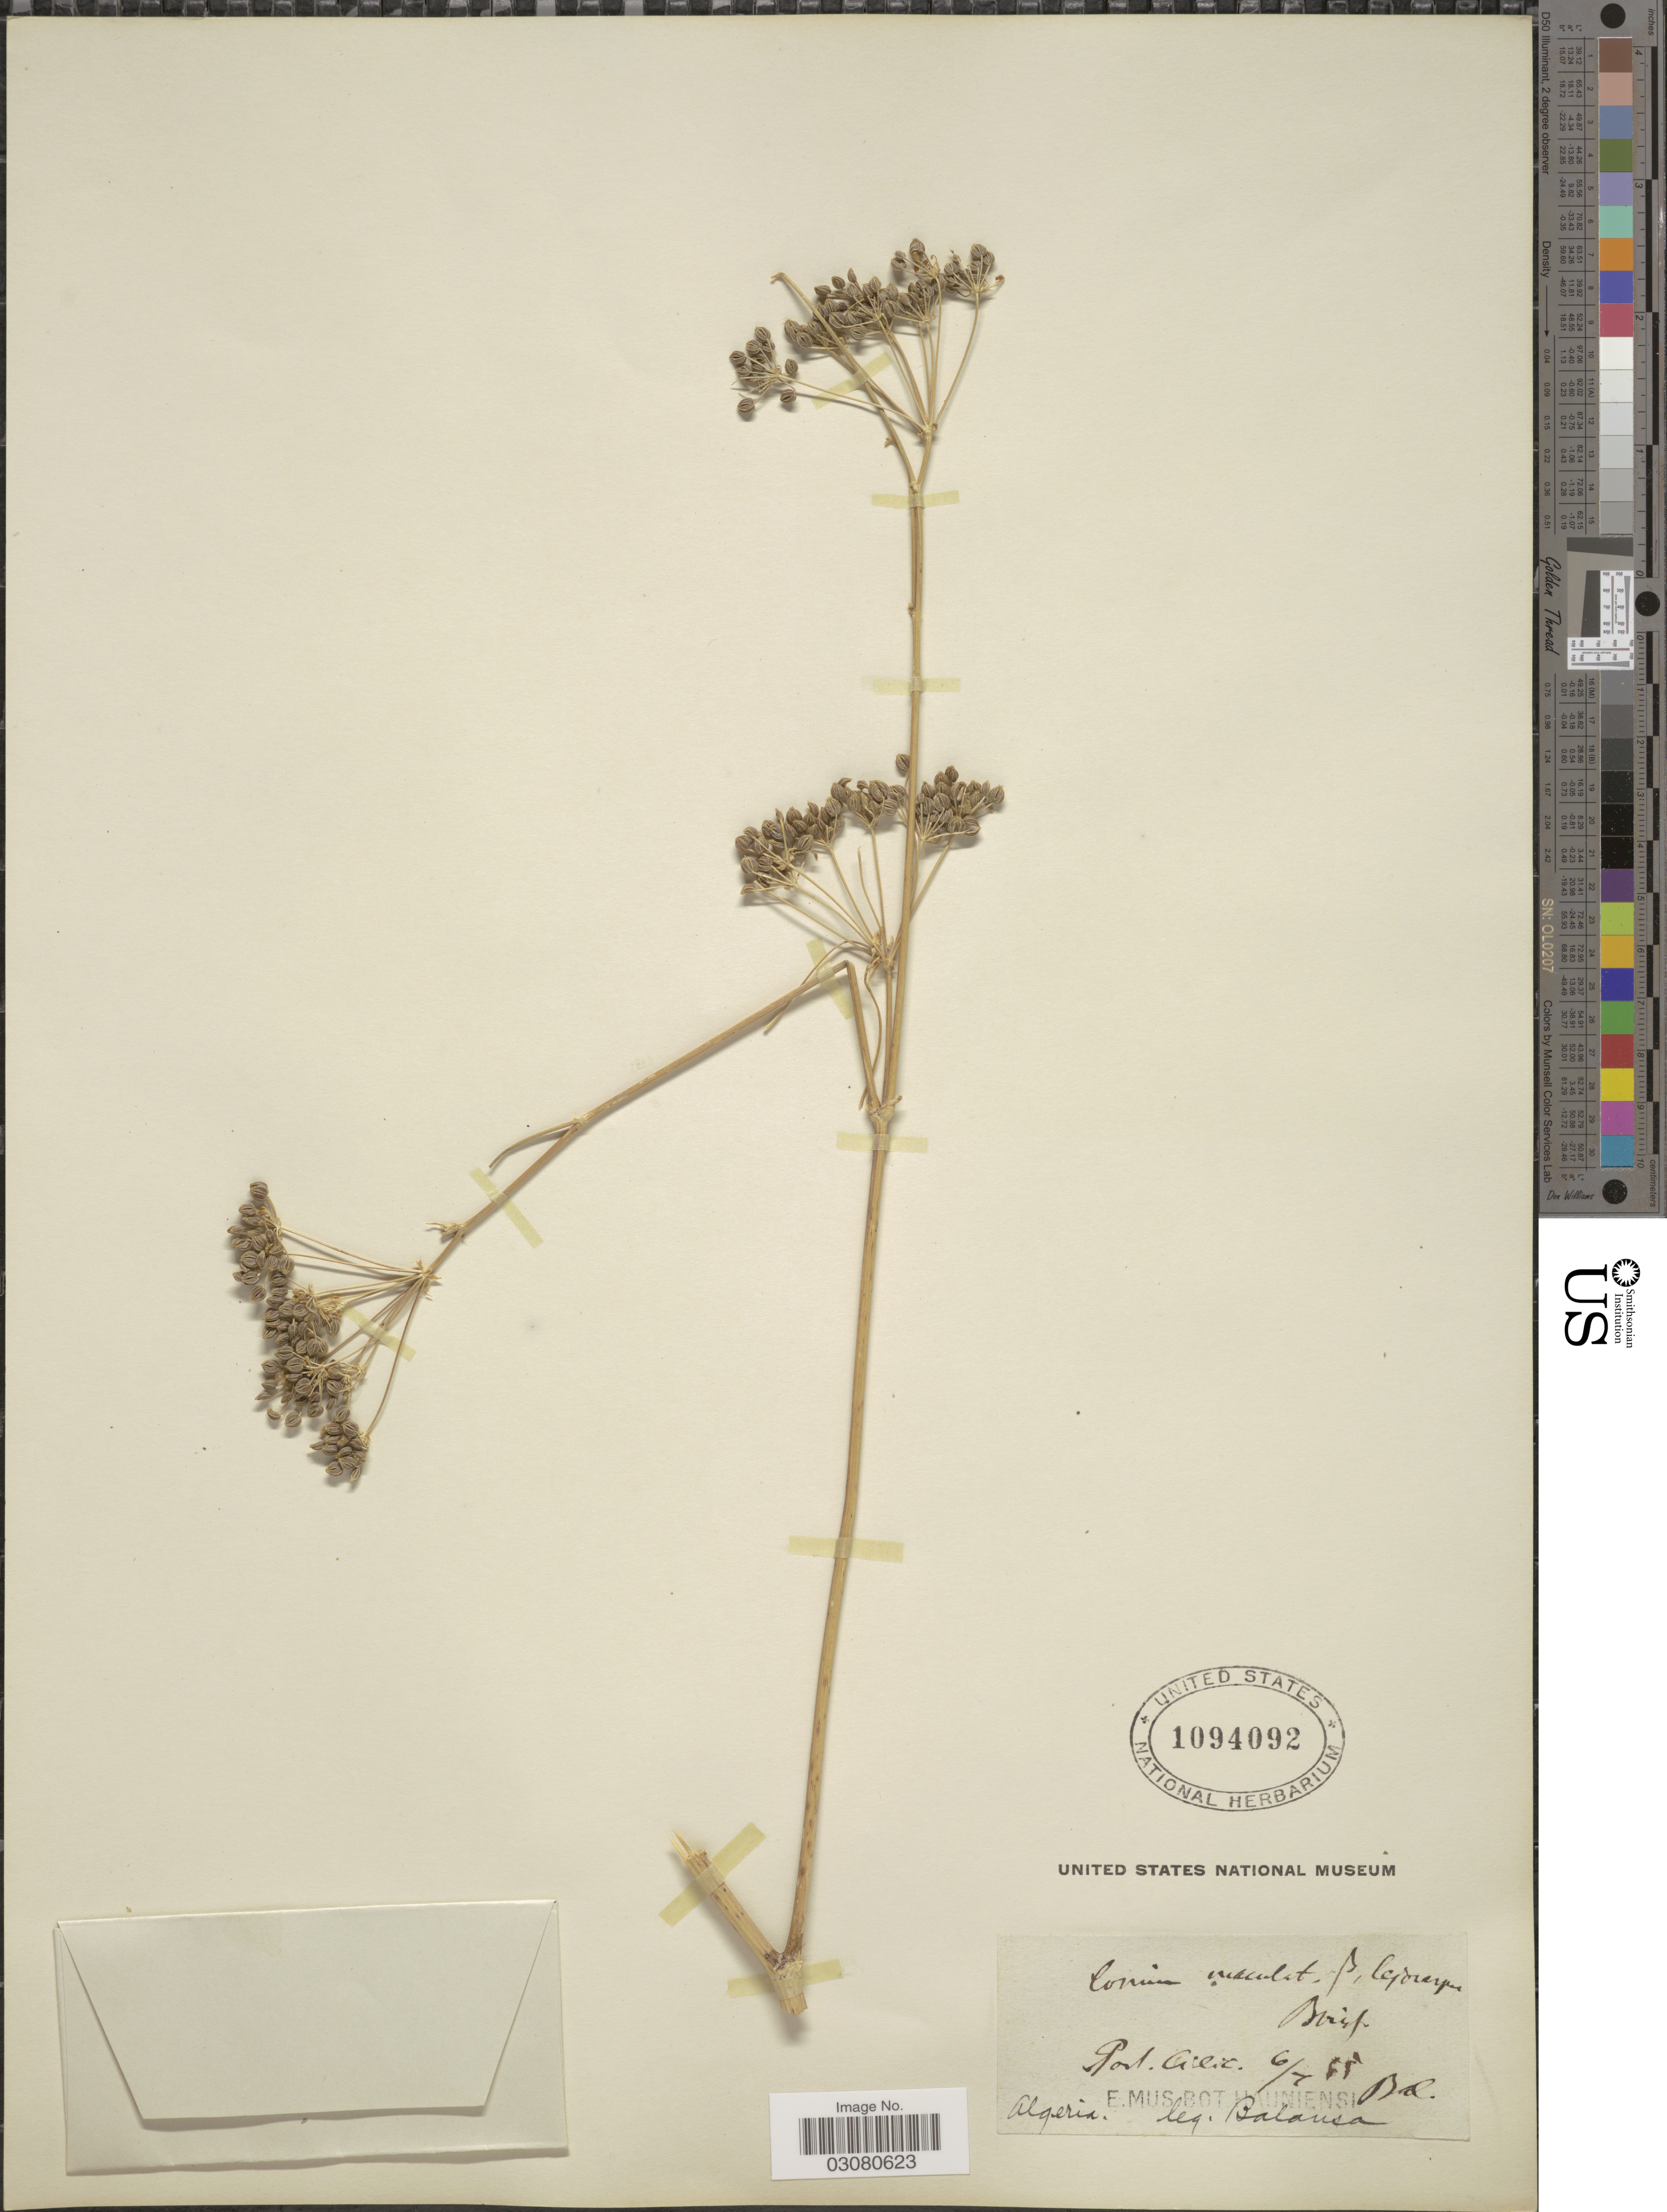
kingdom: Plantae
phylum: Tracheophyta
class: Magnoliopsida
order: Apiales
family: Apiaceae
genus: Conium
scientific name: Conium sp.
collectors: -. Balansa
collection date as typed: Transcribed d/m/y: 6/7/55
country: Algeria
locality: Port Cilic.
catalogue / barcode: US 1094092